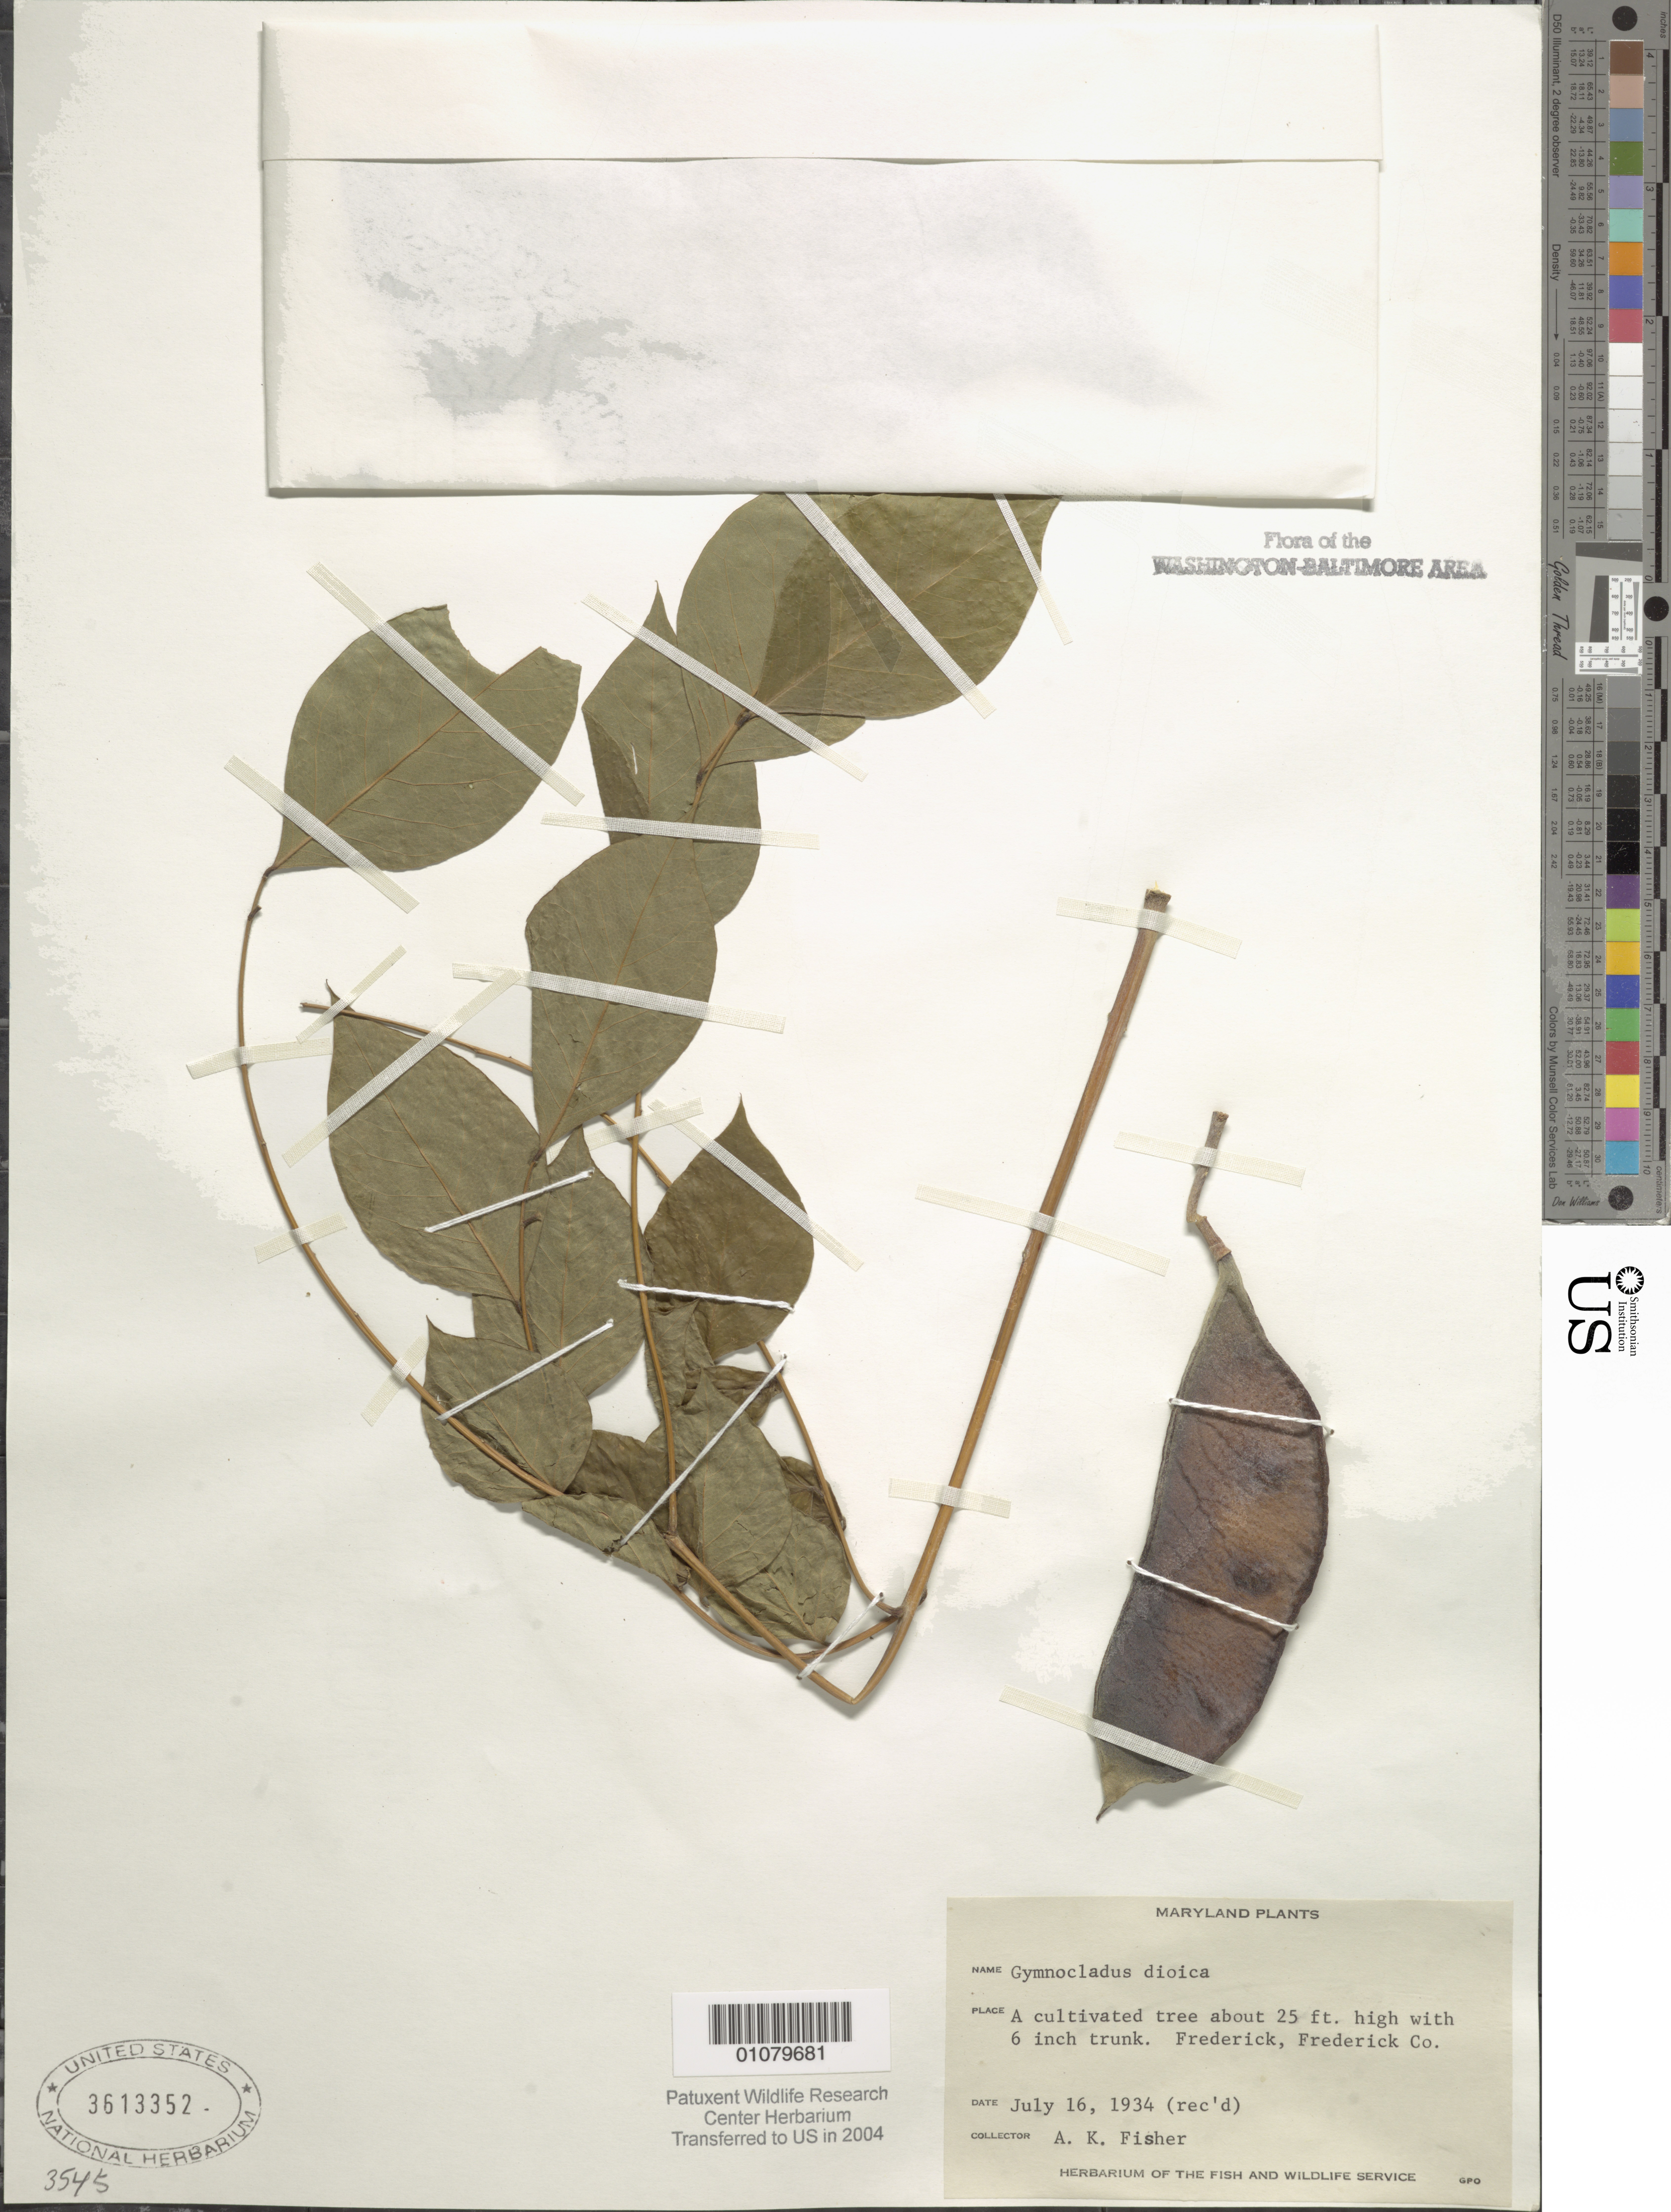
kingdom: Plantae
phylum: Tracheophyta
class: Magnoliopsida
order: Fabales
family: Fabaceae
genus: Gymnocladus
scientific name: Gymnocladus dioicus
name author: (L.) K. Koch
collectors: A. K. Fisher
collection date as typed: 16 Jul 1934 (rec'd)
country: United States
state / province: Maryland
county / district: Frederick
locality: Frederick.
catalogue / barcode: US 3613352